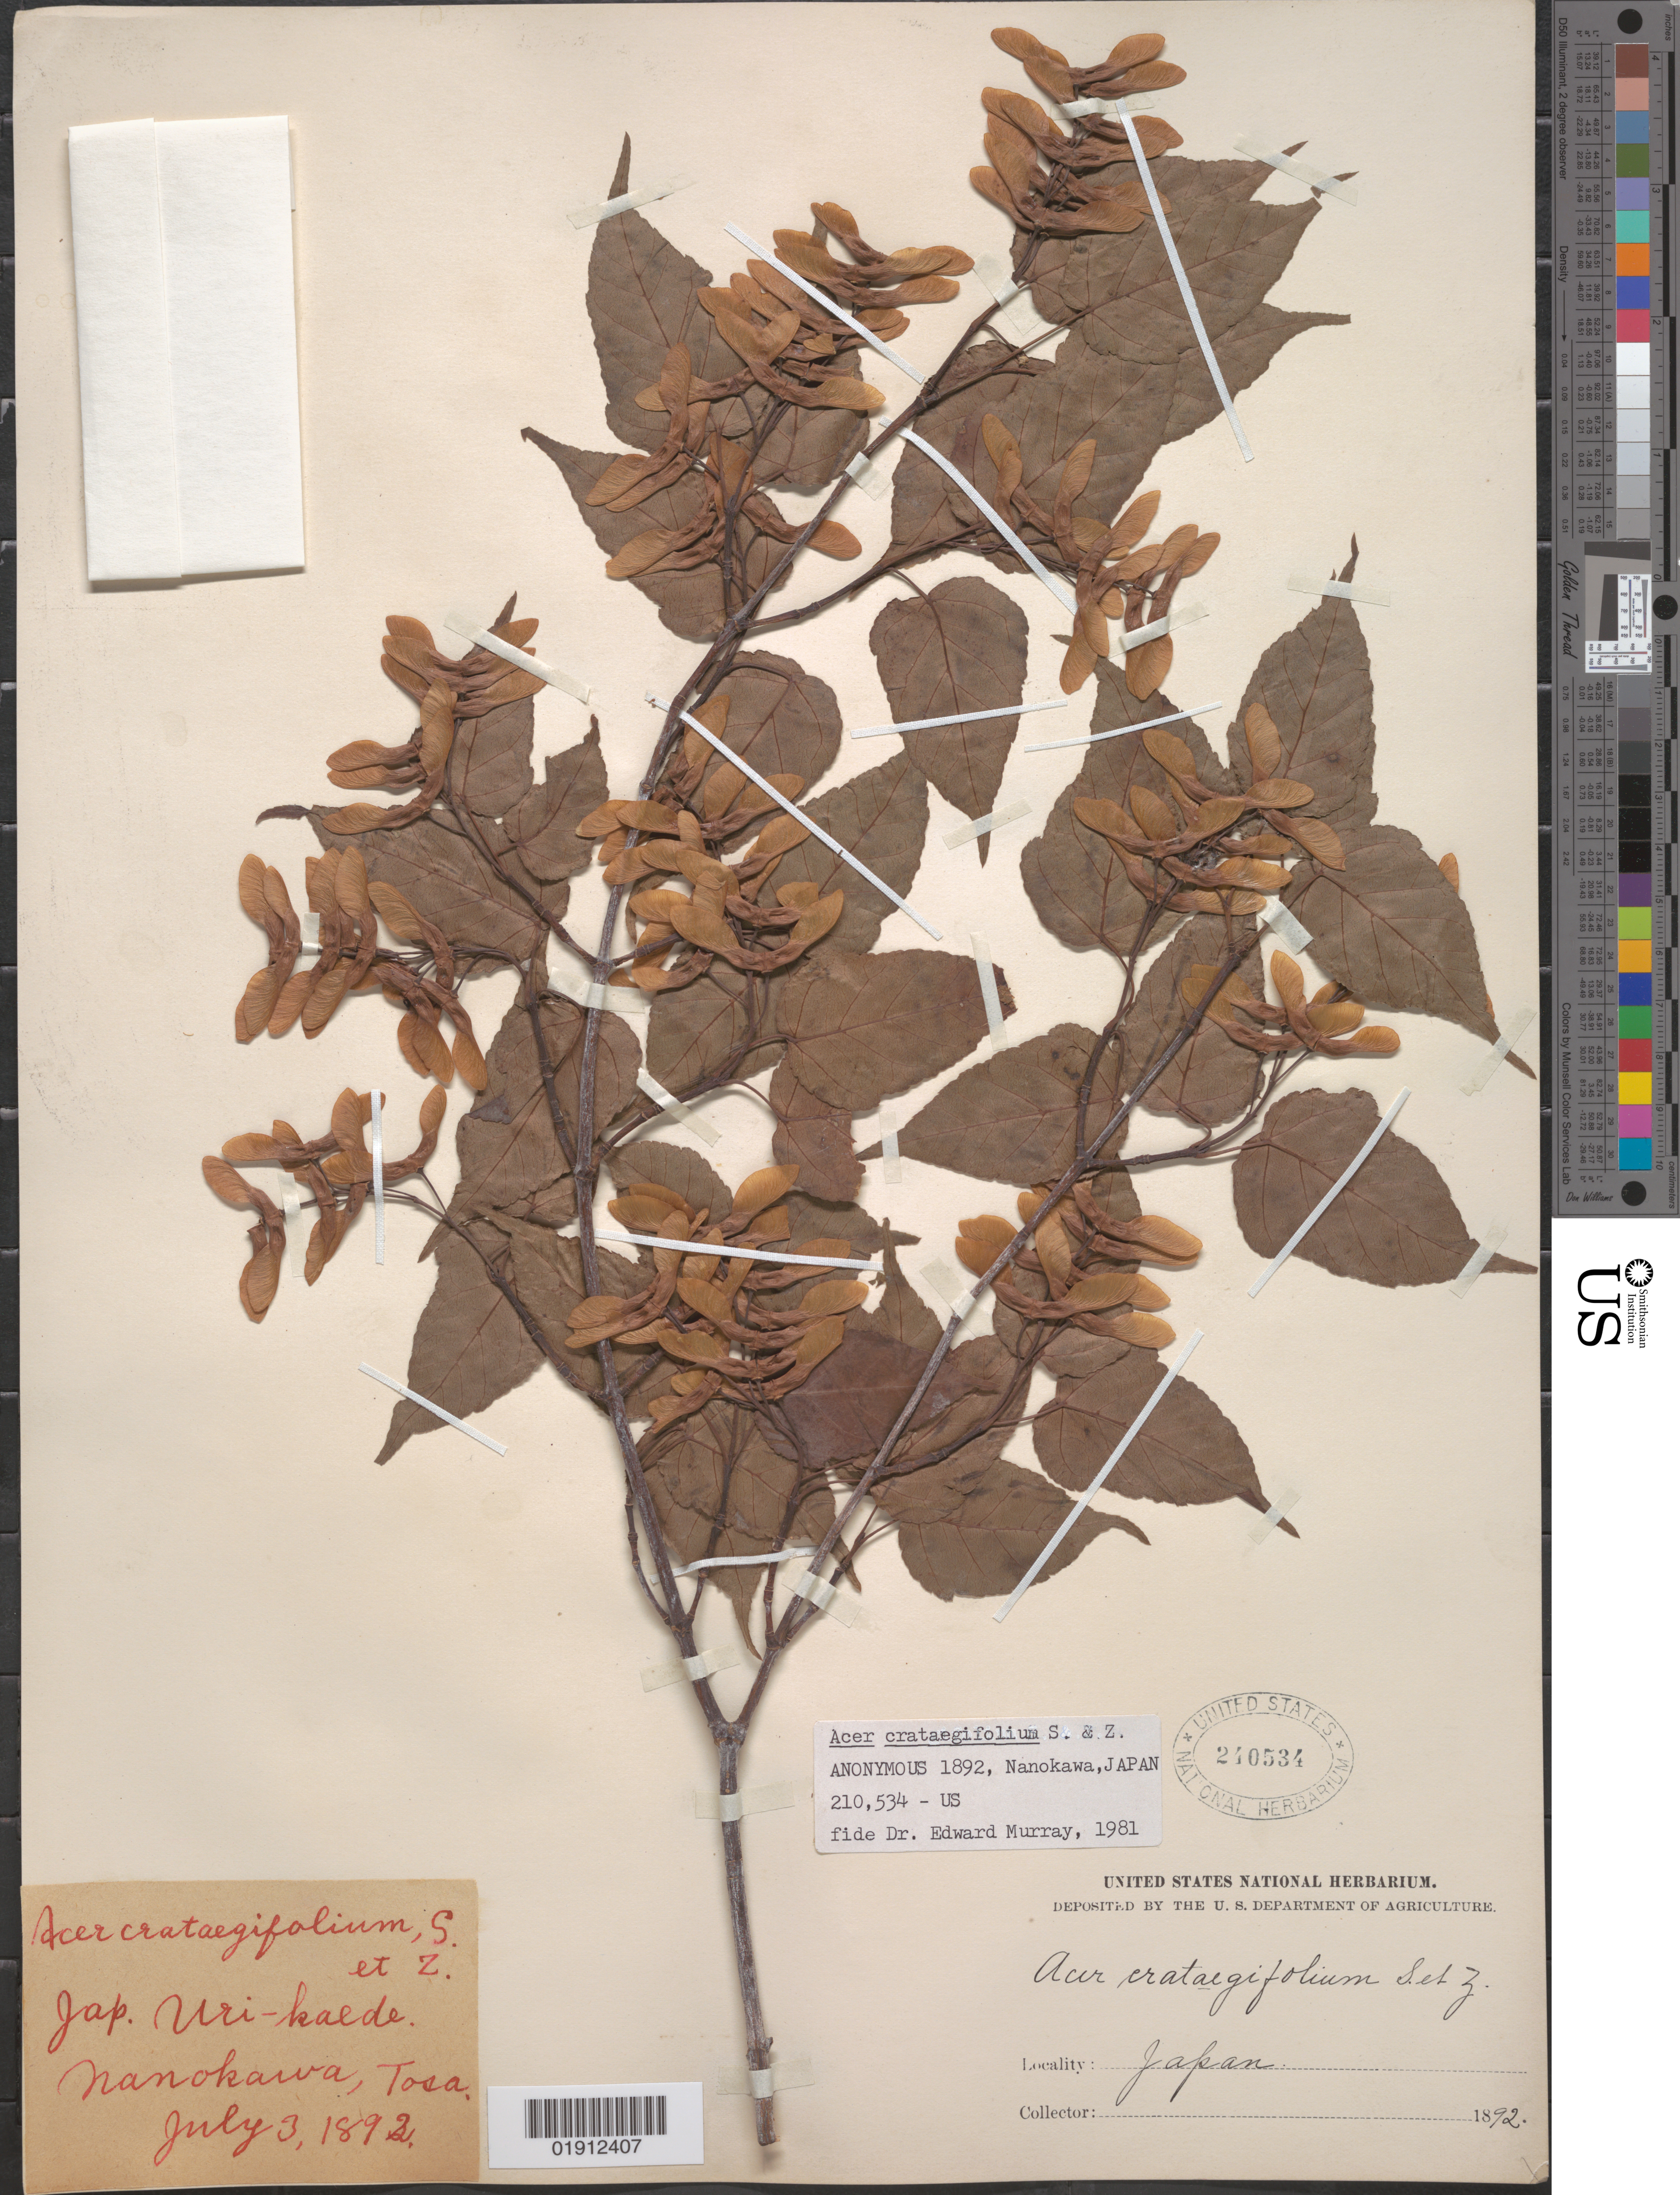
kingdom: Plantae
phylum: Tracheophyta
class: Magnoliopsida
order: Sapindales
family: Sapindaceae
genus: Acer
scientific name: Acer crataegifolium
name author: Siebold & Zucc.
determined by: Murray, Edward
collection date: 1892-07-03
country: Japan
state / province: Koti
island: Shikoku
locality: Nanokawa, Tosa [Kochi]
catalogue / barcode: US 240534